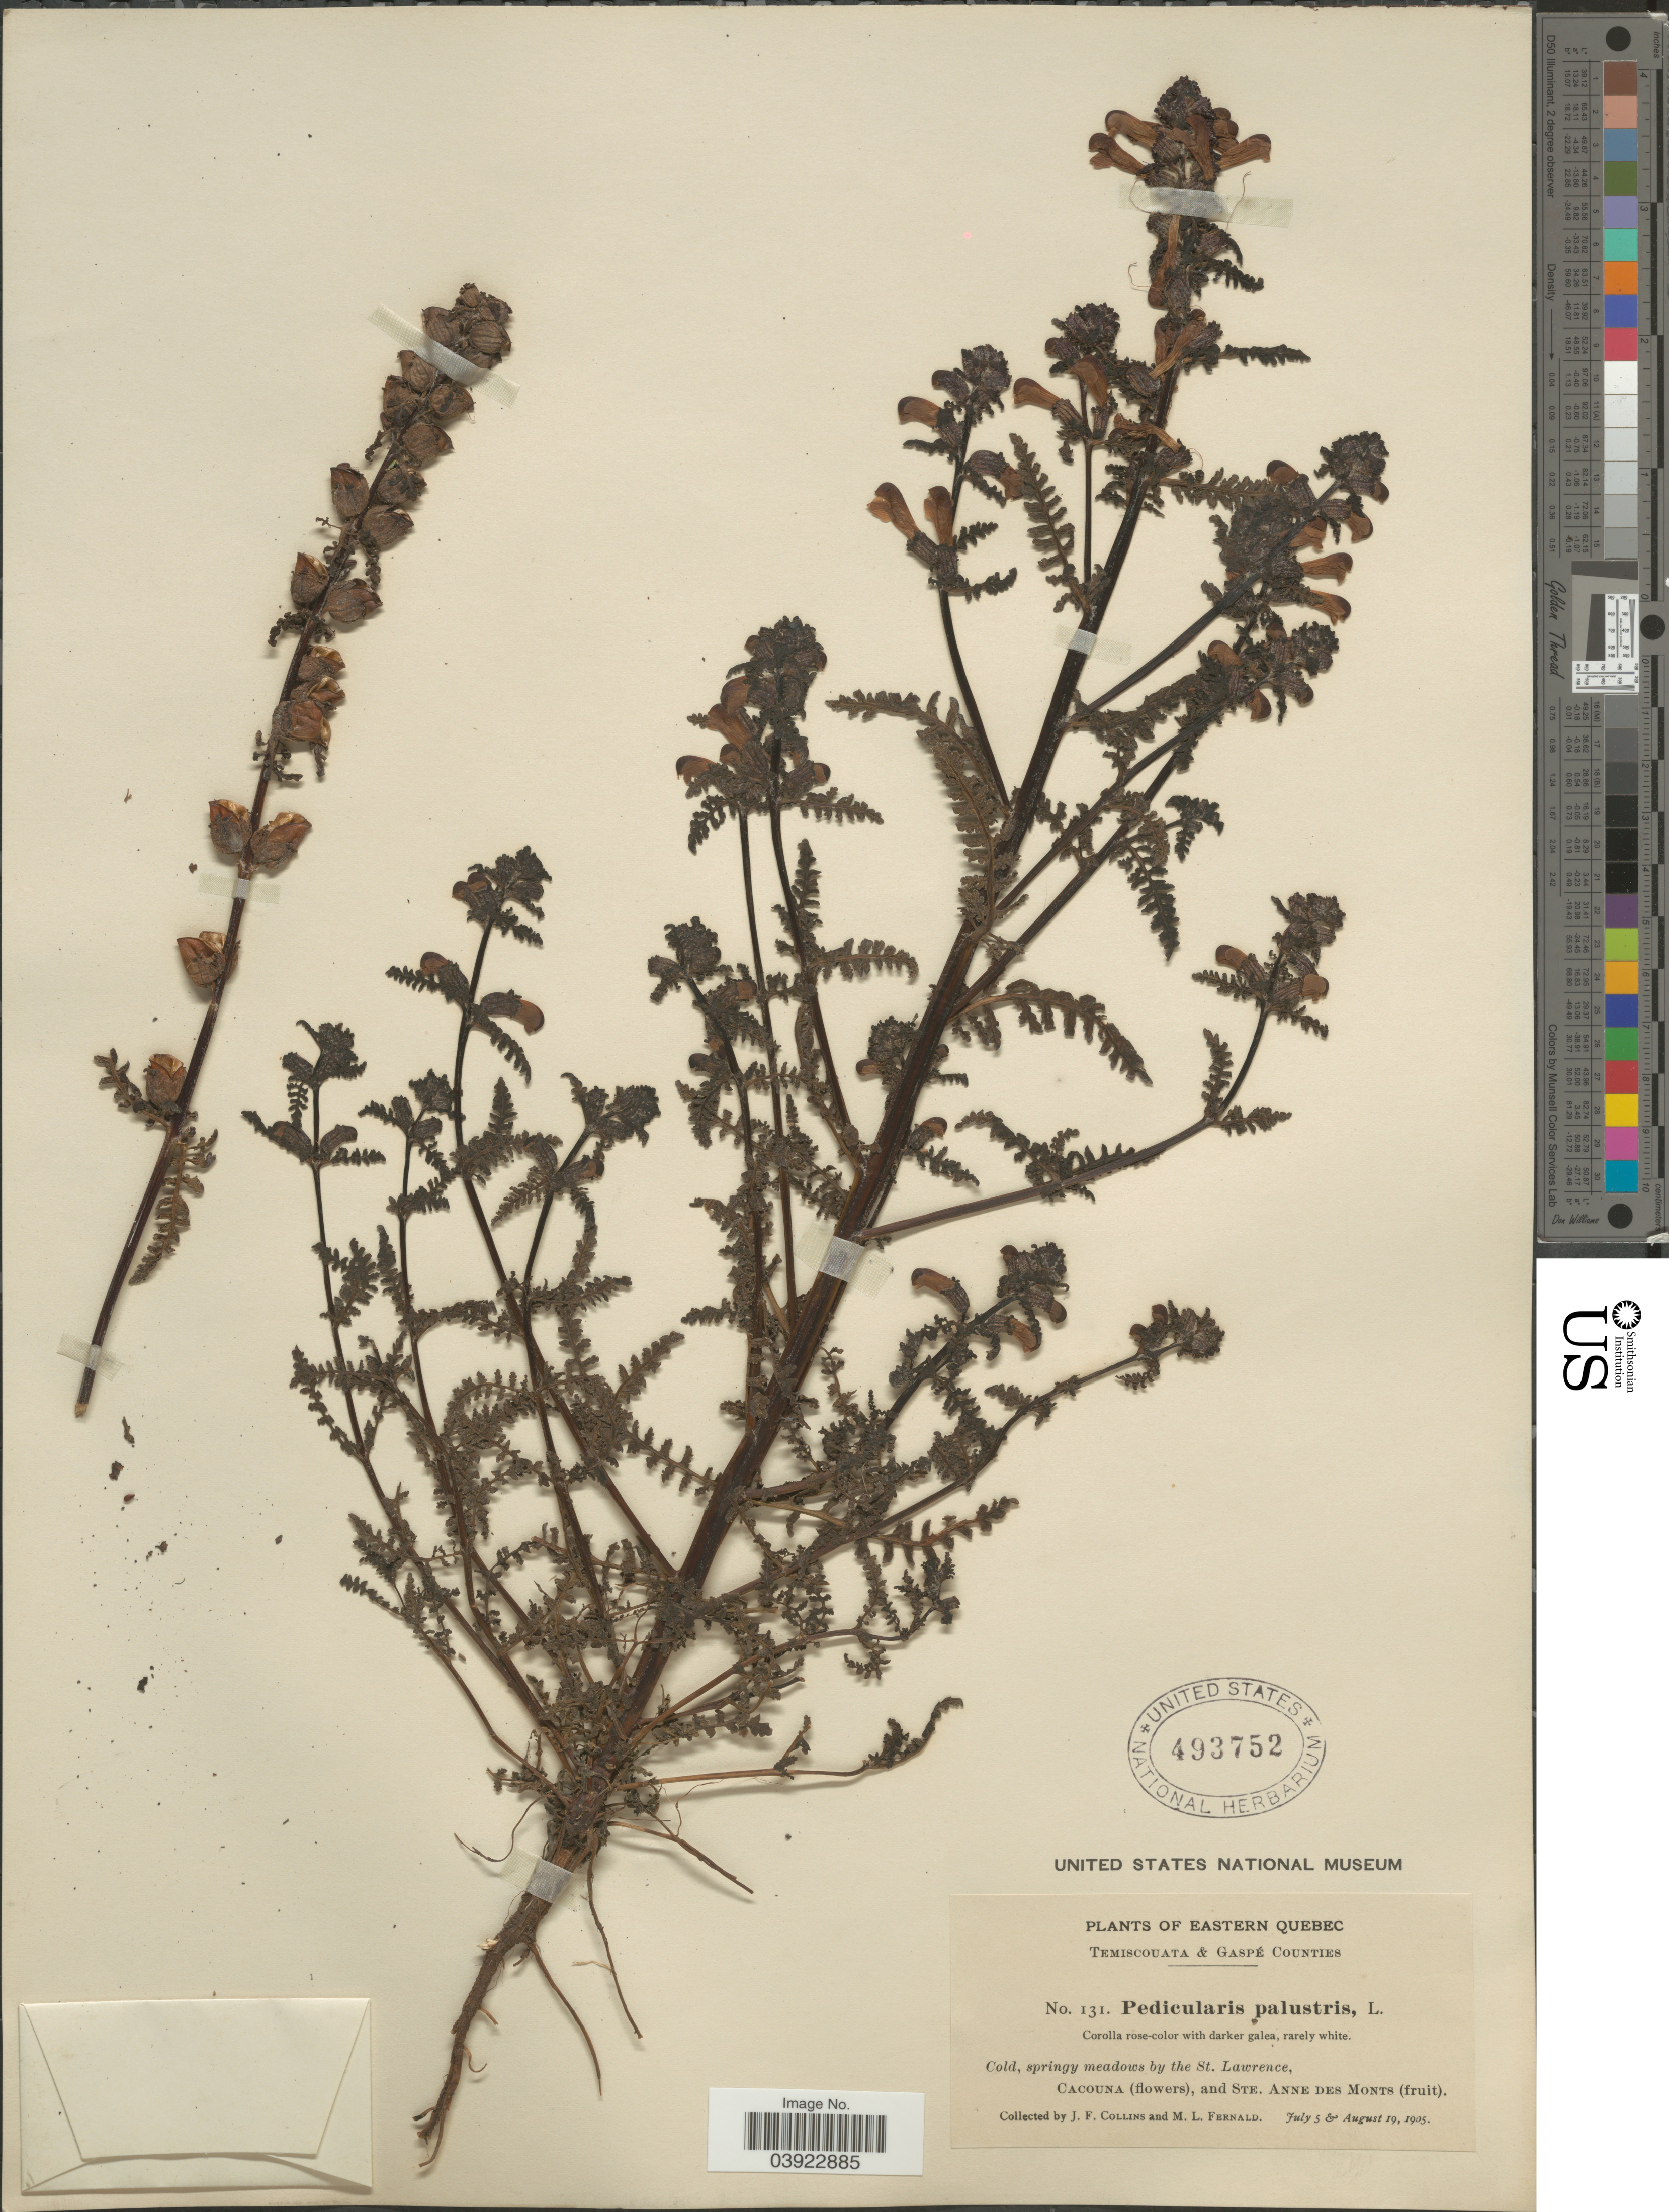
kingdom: Plantae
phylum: Tracheophyta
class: Magnoliopsida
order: Lamiales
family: Orobanchaceae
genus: Pedicularis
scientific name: Pedicularis palustris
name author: L.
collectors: J. Collins & M. L. Fernald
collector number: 131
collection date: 1905-07-05/1905-08-19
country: Canada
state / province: Quebec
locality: Eastern Quebec. Temiscouata & Gaspé Counties. Cold, springy meadows by the St. Lawrence, Cacouna (flowers), and Ste. Anne des Monts (fruit).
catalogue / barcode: US 493752